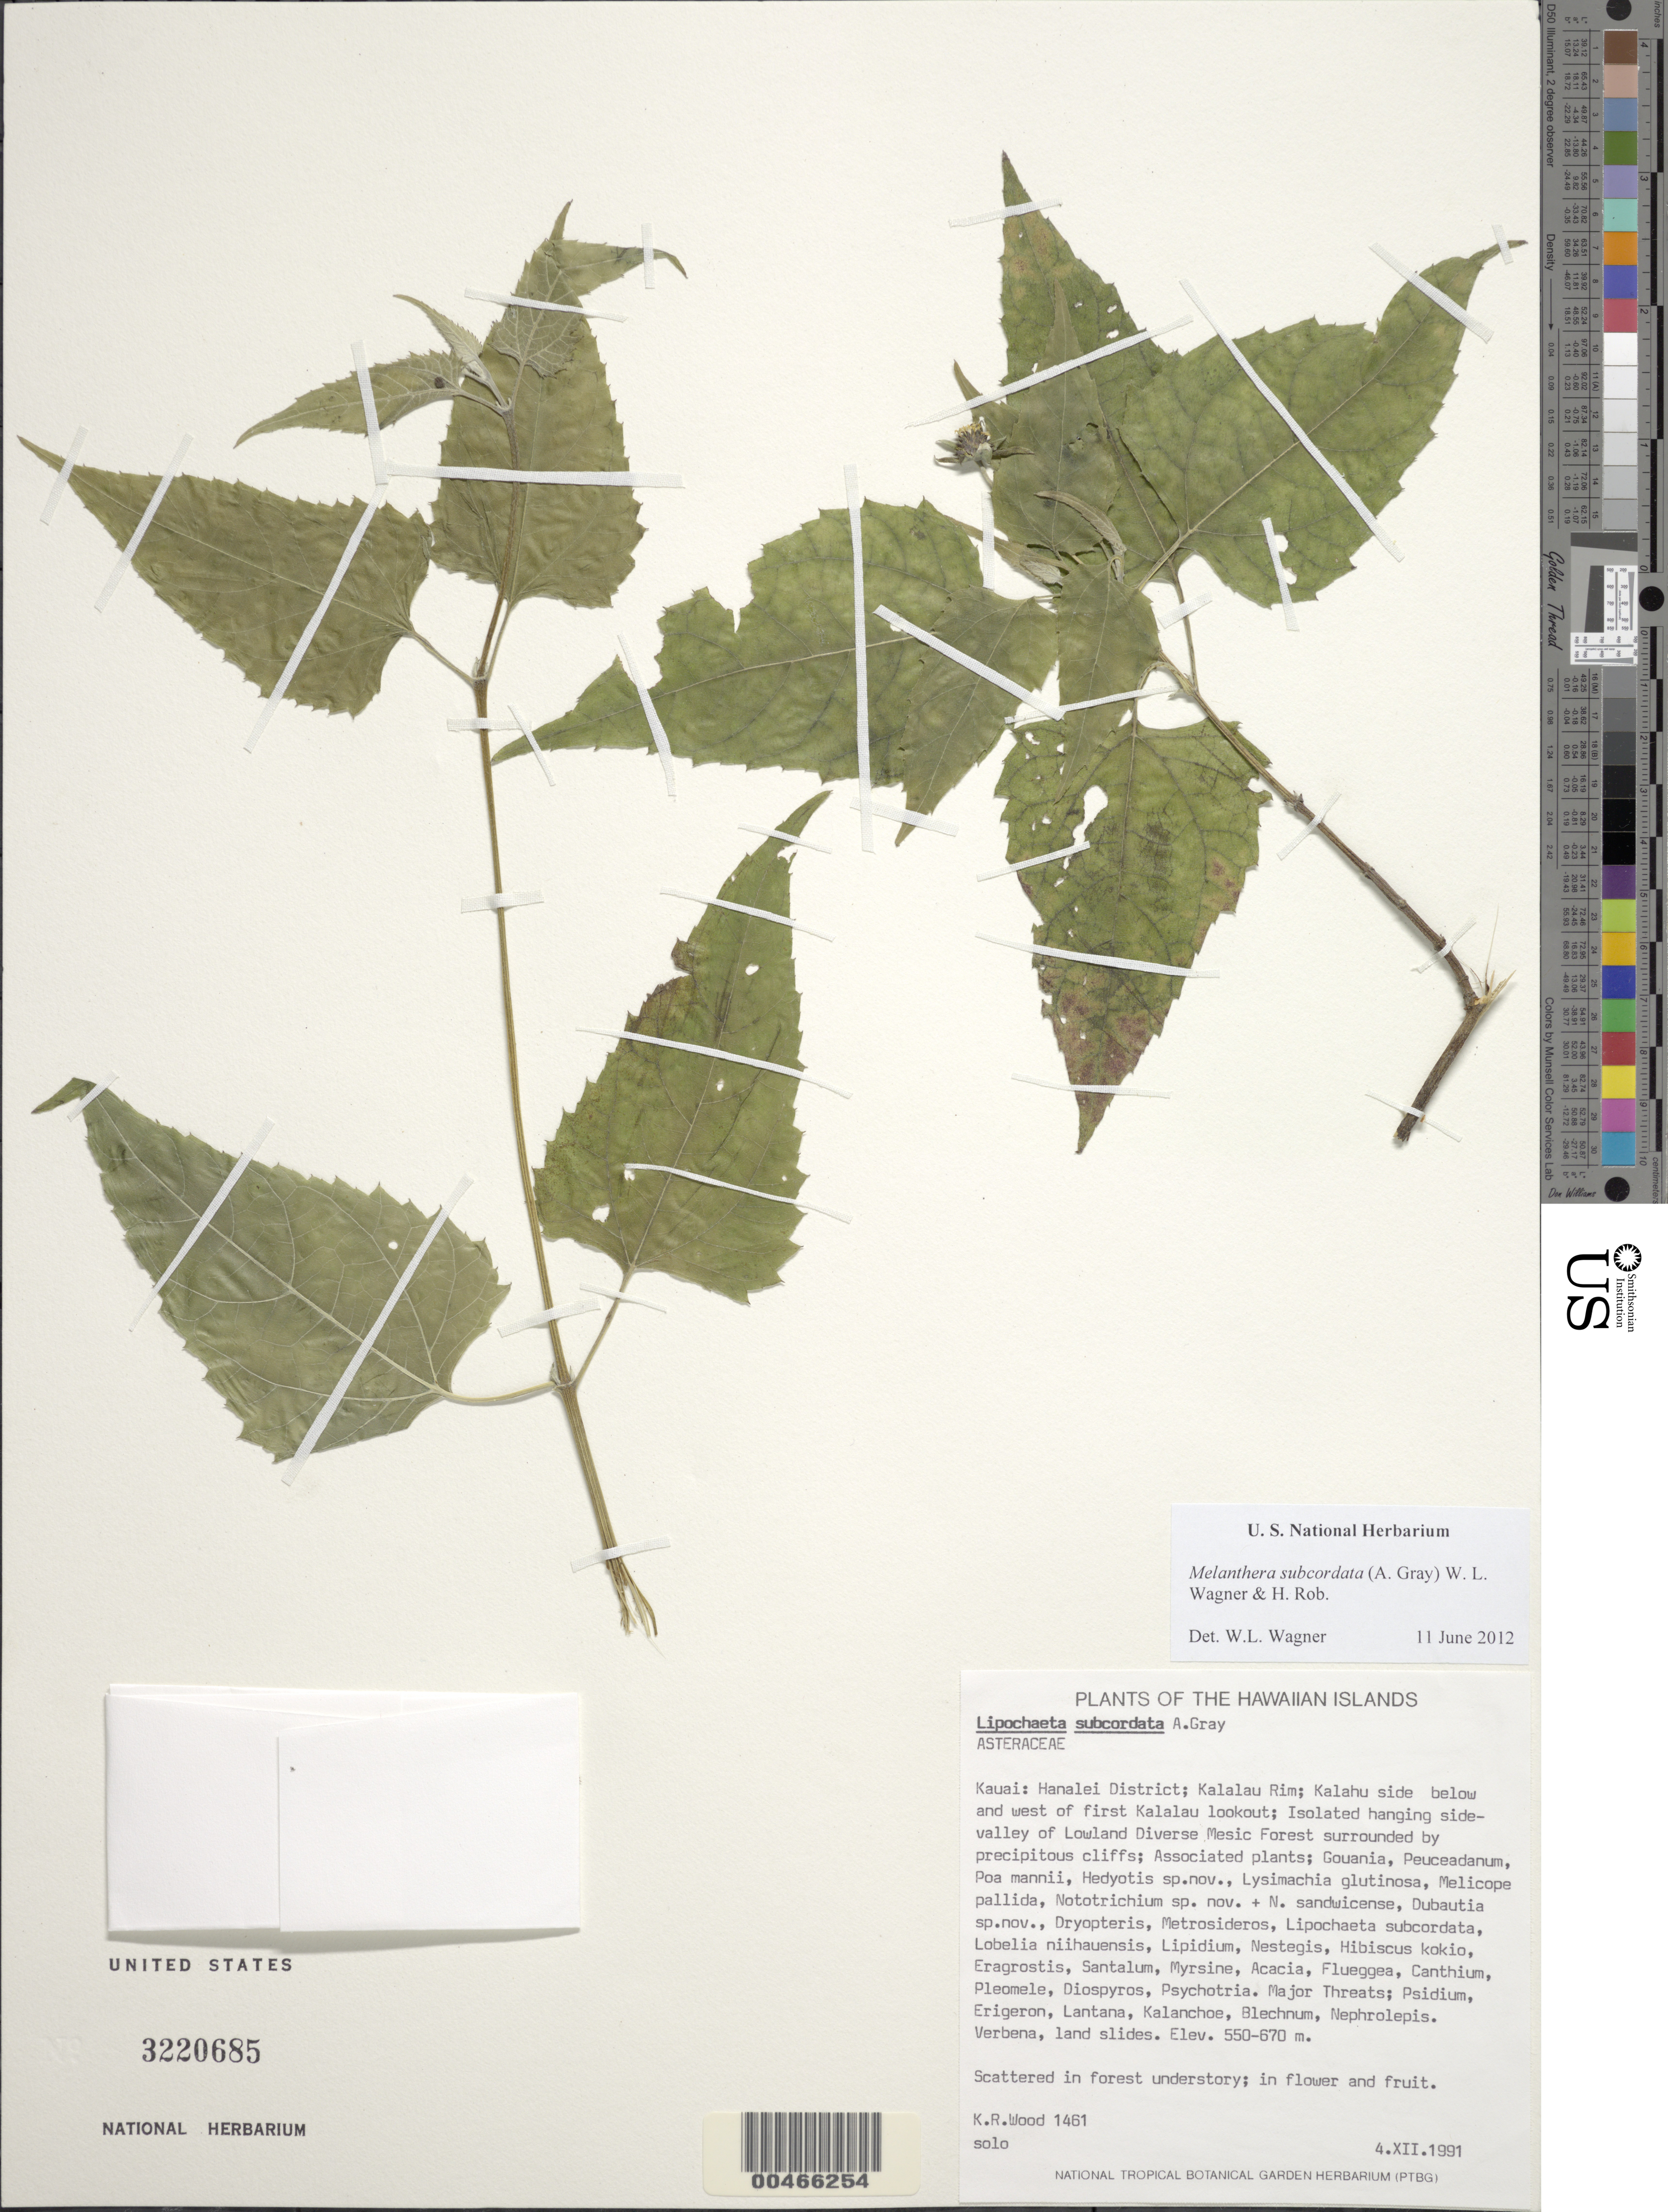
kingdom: Plantae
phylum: Tracheophyta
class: Magnoliopsida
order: Asterales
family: Asteraceae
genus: Wollastonia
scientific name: Wollastonia subcordata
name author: (A. Gray) Orchard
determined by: Wagner, W. L., (BOT), Smithsonian Institution - National Museum of Natural History (UNITED STATES)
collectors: K. R. Wood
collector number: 1461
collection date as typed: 4 Dec 1991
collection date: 1991-12-04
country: United States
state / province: Hawaii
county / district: Kauai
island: Kaua'i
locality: Hanalei Dist.; Kalalau Rim; Kalahu side below and W of first Kalalau lookout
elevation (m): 550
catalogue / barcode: US 3220685